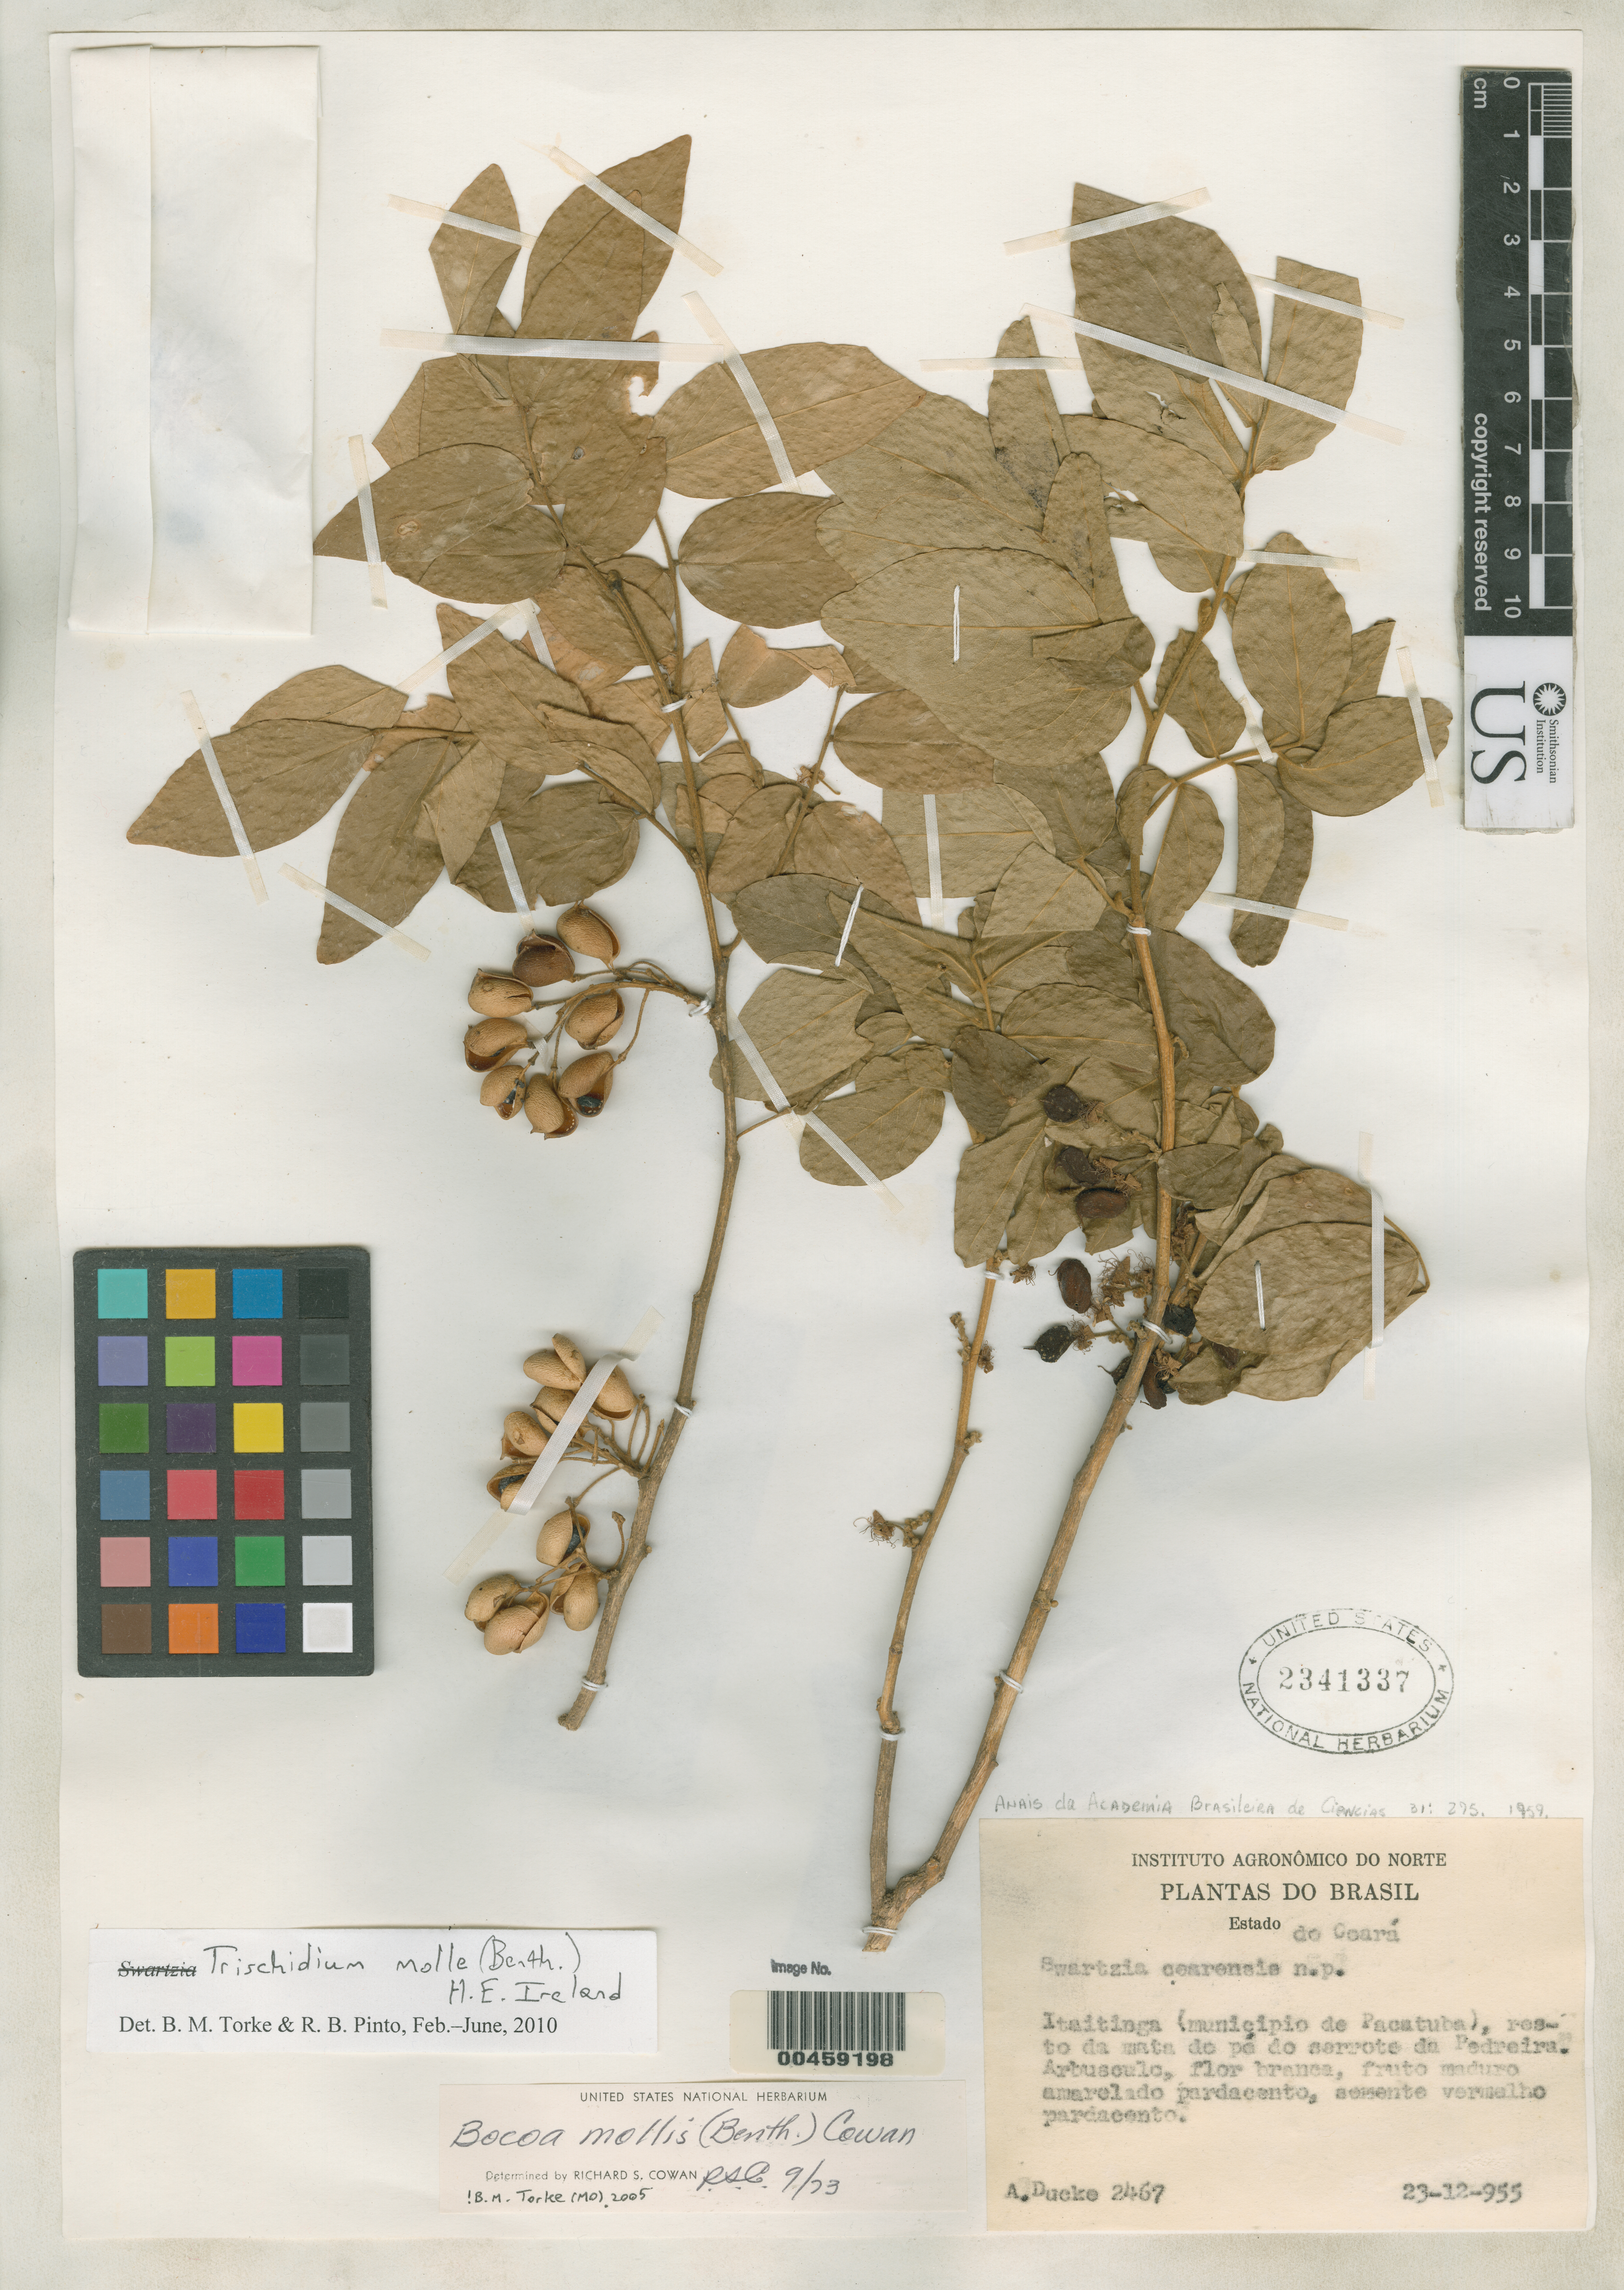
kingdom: Plantae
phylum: Tracheophyta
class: Magnoliopsida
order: Fabales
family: Fabaceae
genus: Swartzia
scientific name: Swartzia cearensis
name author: Ducke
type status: Isotype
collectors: A. Ducke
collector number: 2467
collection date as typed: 23 Dec 1955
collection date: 1955-12-23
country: Brazil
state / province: Ceará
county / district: Pacatuba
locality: Itaitinga, Reseto da Mata Po do Serrote da Pedreira.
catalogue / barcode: US 2341337